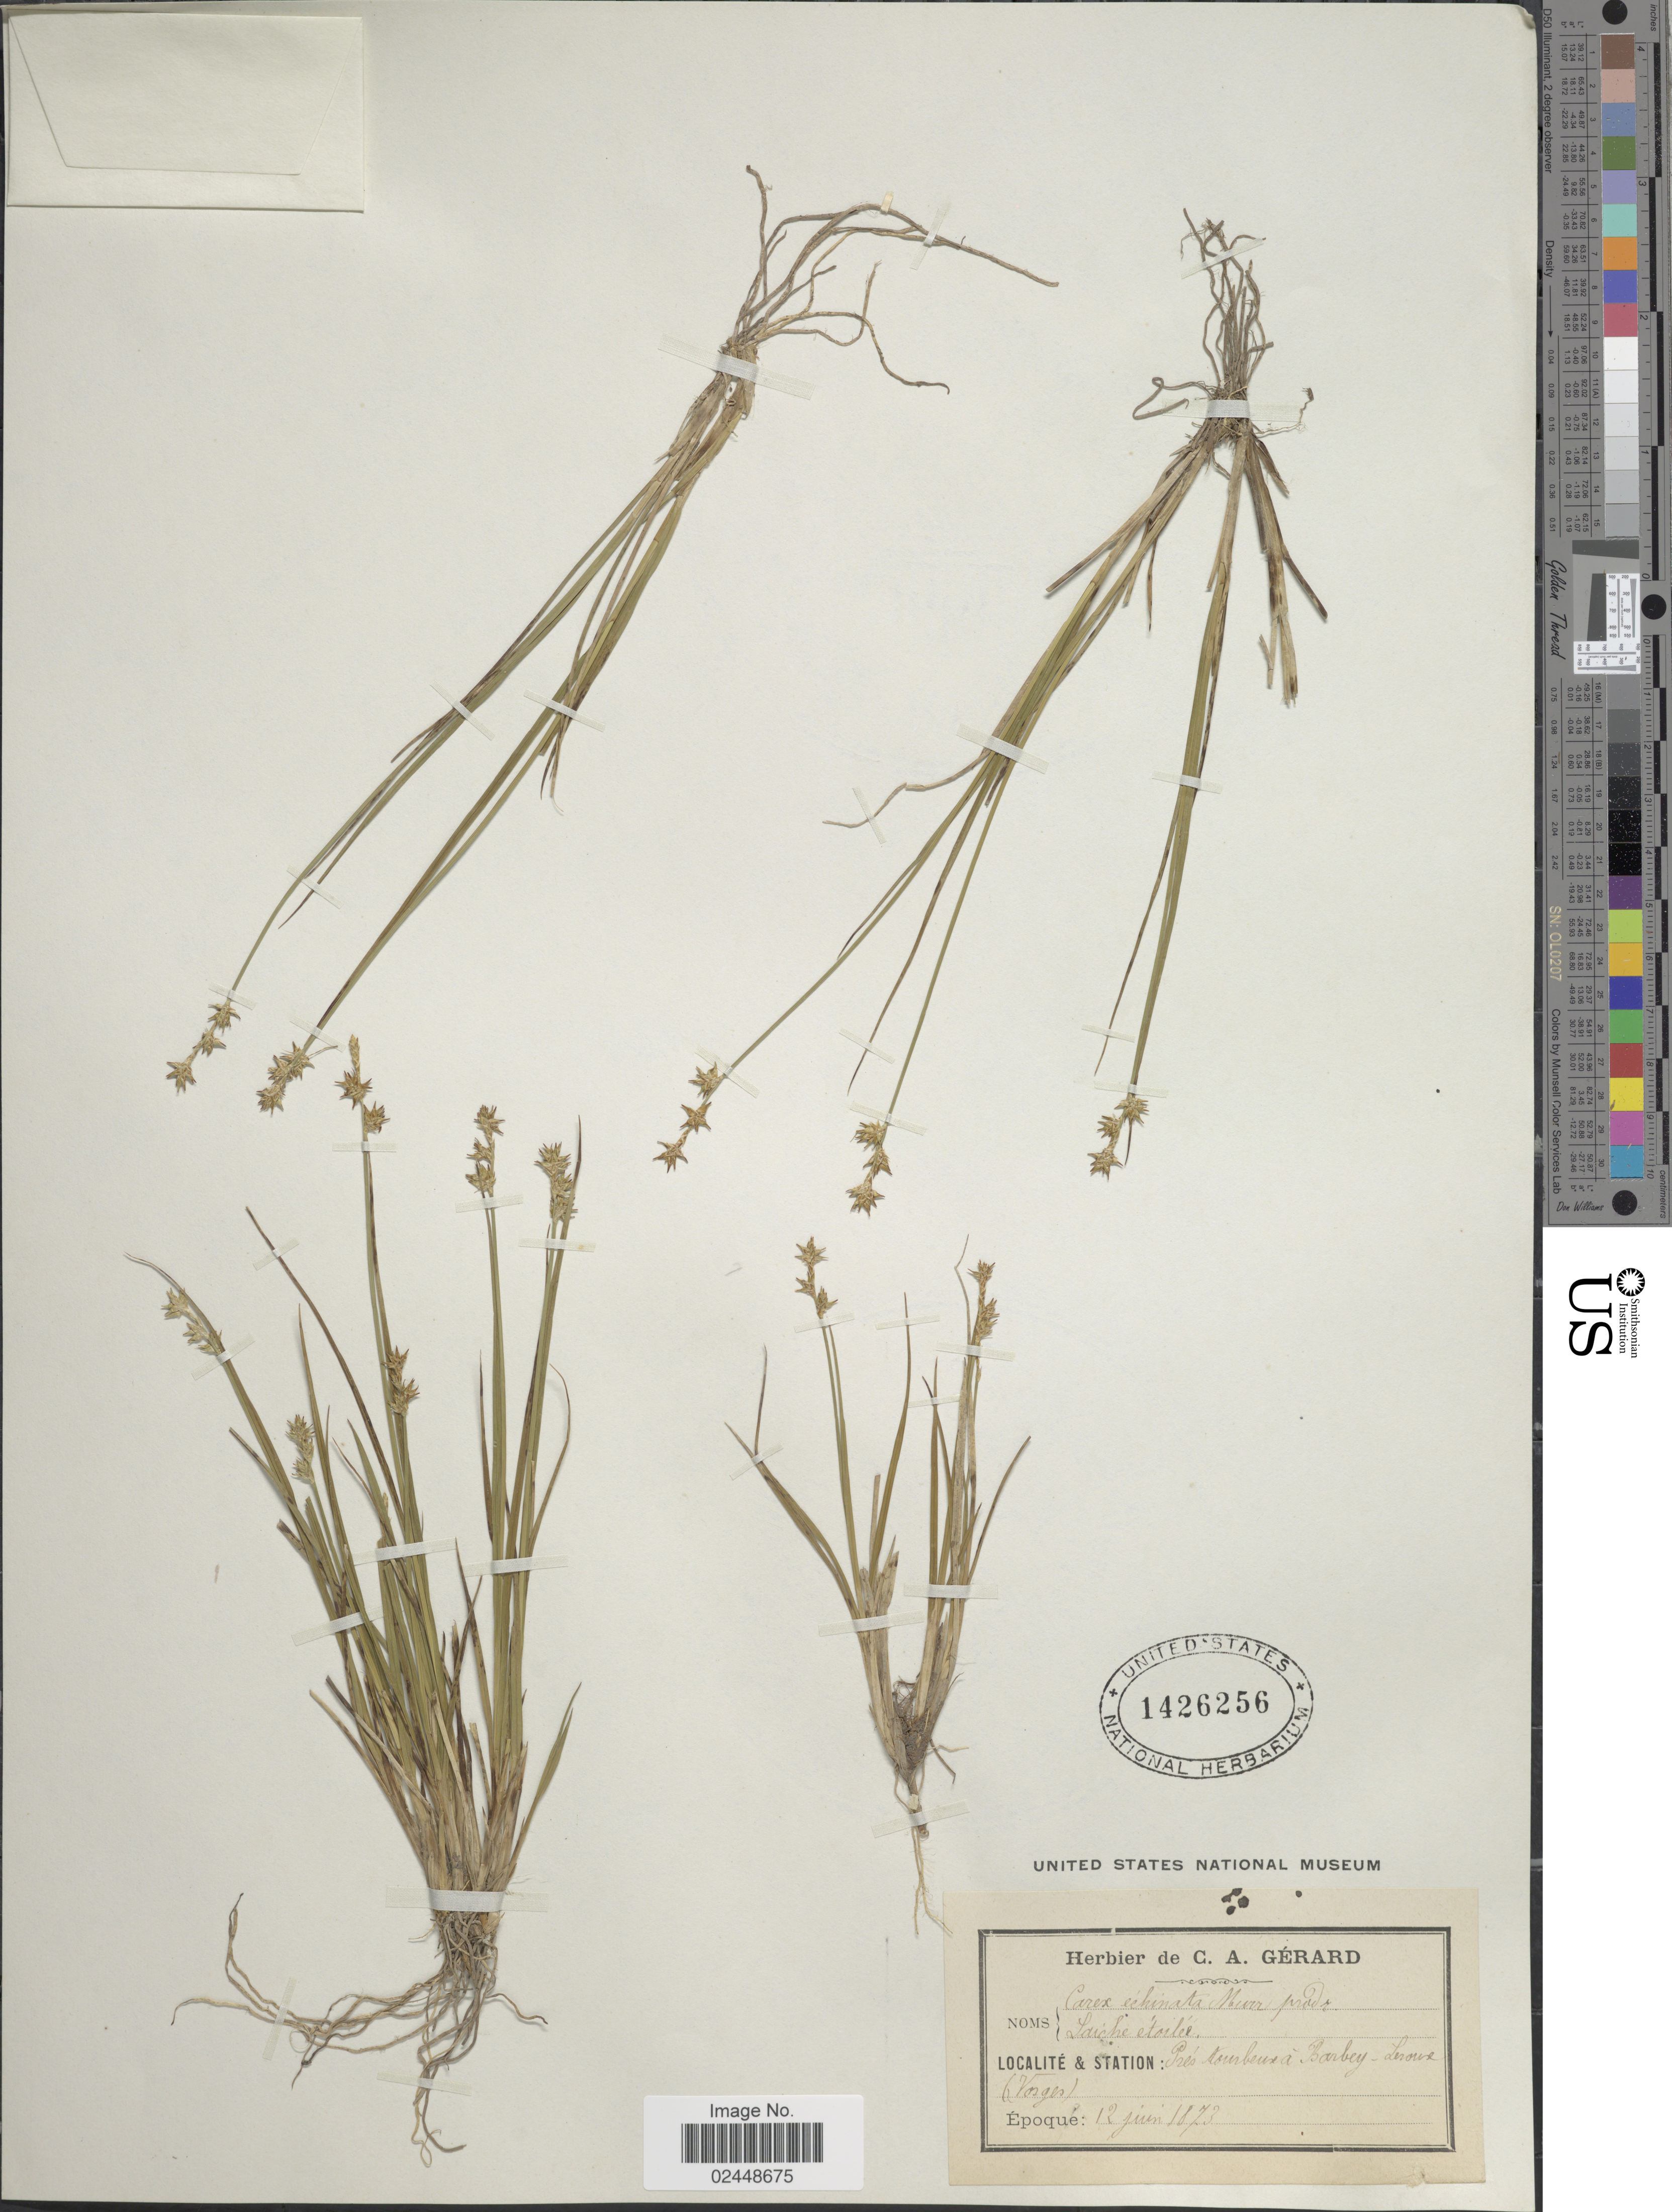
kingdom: Plantae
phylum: Tracheophyta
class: Liliopsida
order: Poales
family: Cyperaceae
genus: Carex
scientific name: Carex echinata subsp. echinata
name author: Murray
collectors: Ex herb. de C. A. Gérard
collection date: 1873-06-12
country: France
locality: Pres tourbeux, Barbey Lerouse (Vosges) [interpreted]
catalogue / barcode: US 1426256